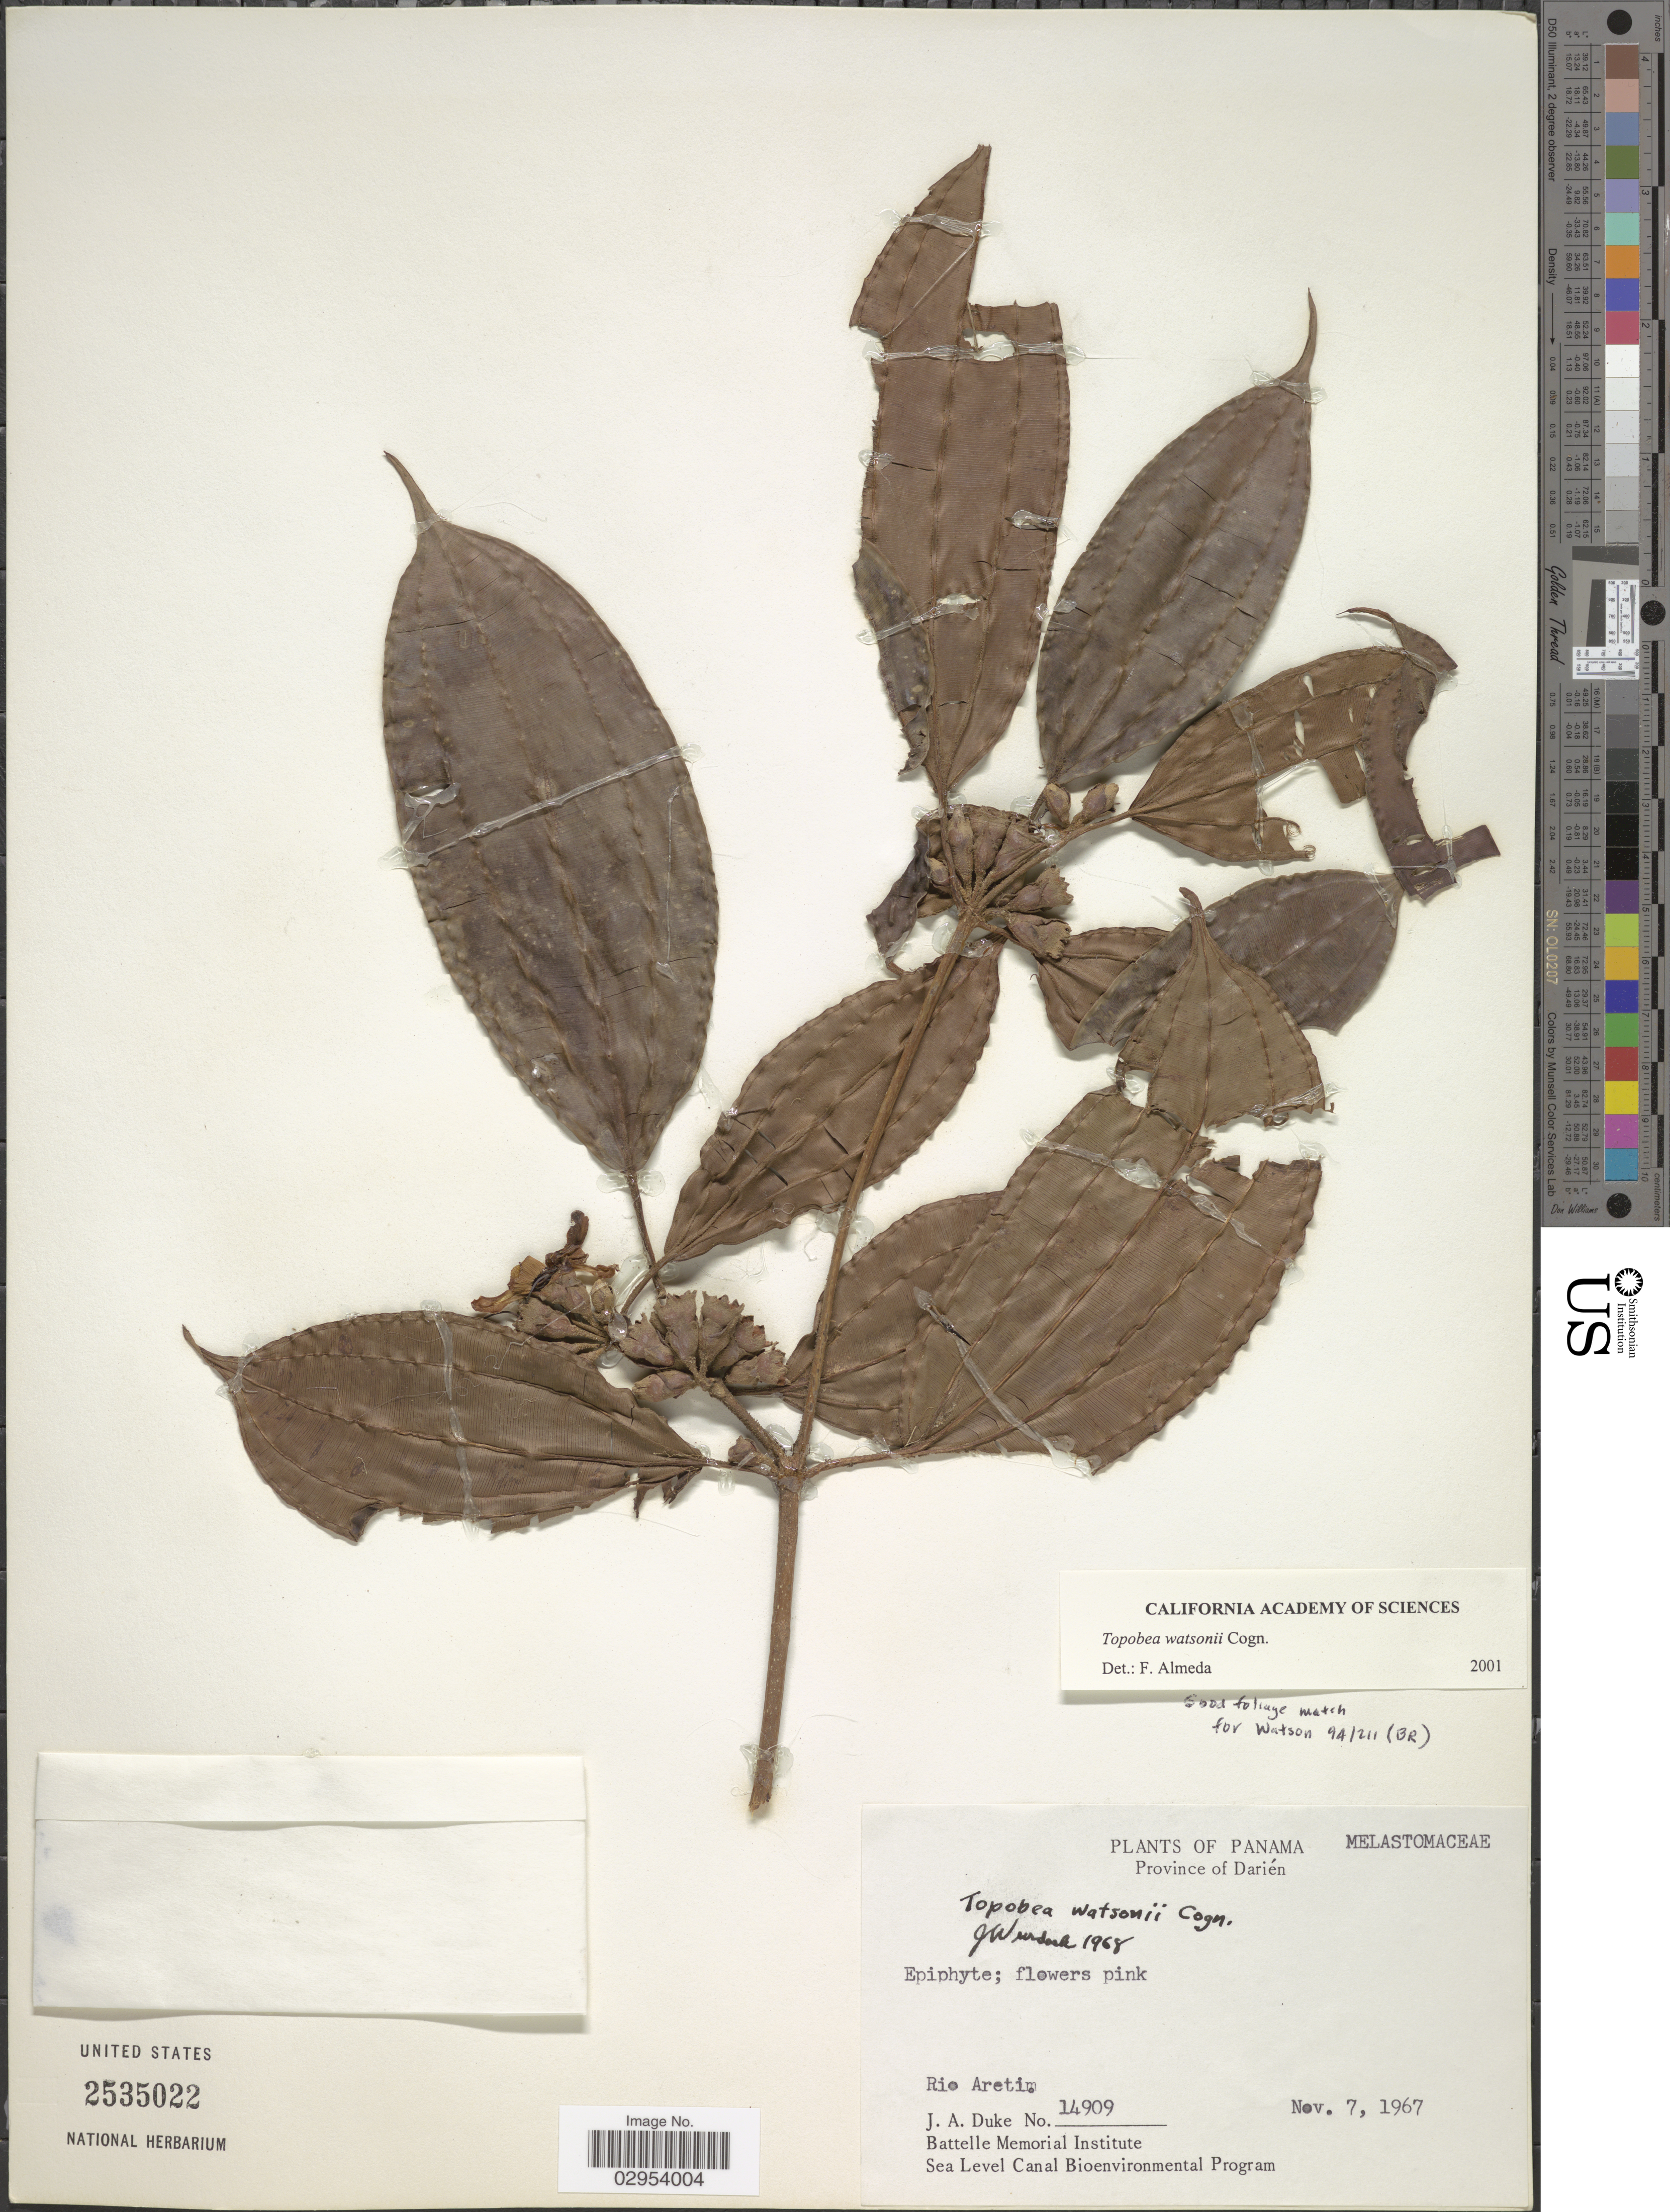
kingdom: Plantae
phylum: Tracheophyta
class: Magnoliopsida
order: Myrtales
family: Melastomataceae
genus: Topobea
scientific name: Topobea watsonii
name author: Cogn.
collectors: J. A. Duke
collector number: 14909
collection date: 1967-11-07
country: Panama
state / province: Darién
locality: Rio Areti.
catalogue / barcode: US 2535022